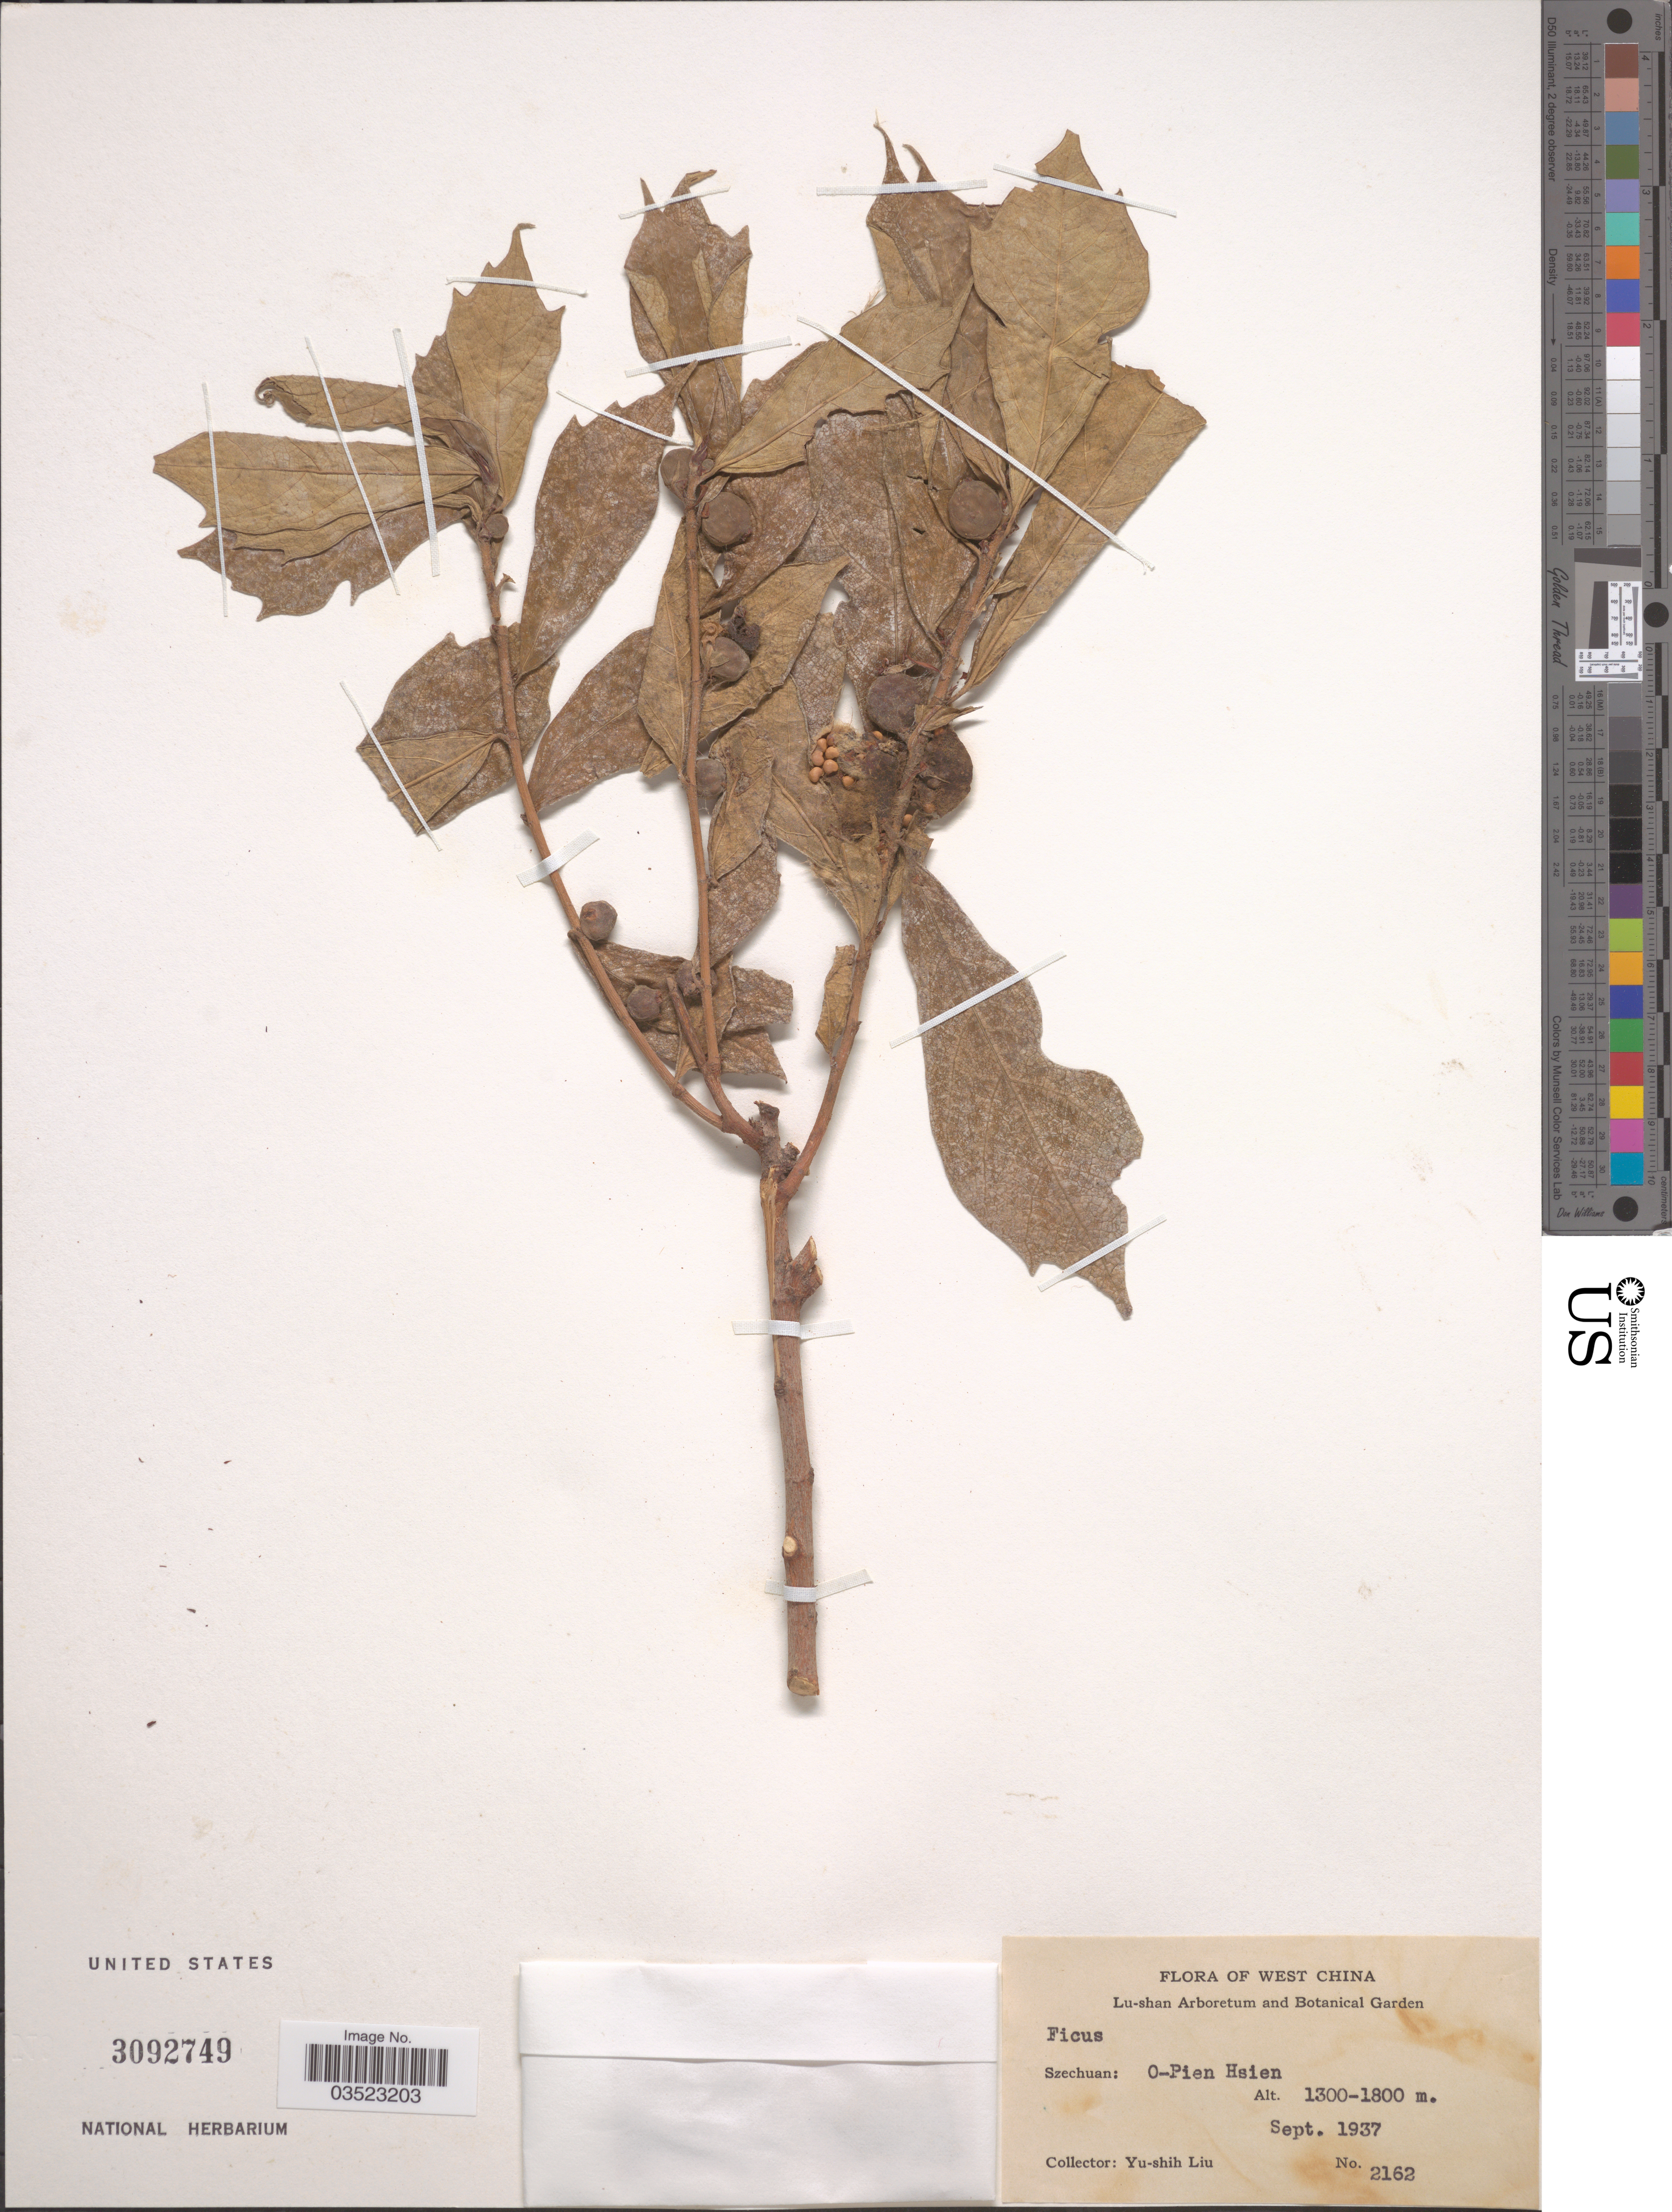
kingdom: Plantae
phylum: Tracheophyta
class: Magnoliopsida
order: Rosales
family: Moraceae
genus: Ficus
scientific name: Ficus sp.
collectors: Y.-S. Liu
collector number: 2162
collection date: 1937-09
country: China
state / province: Sichuan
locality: West China. Szechuan: O-Pien Hsien.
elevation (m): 1300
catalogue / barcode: US 3092749